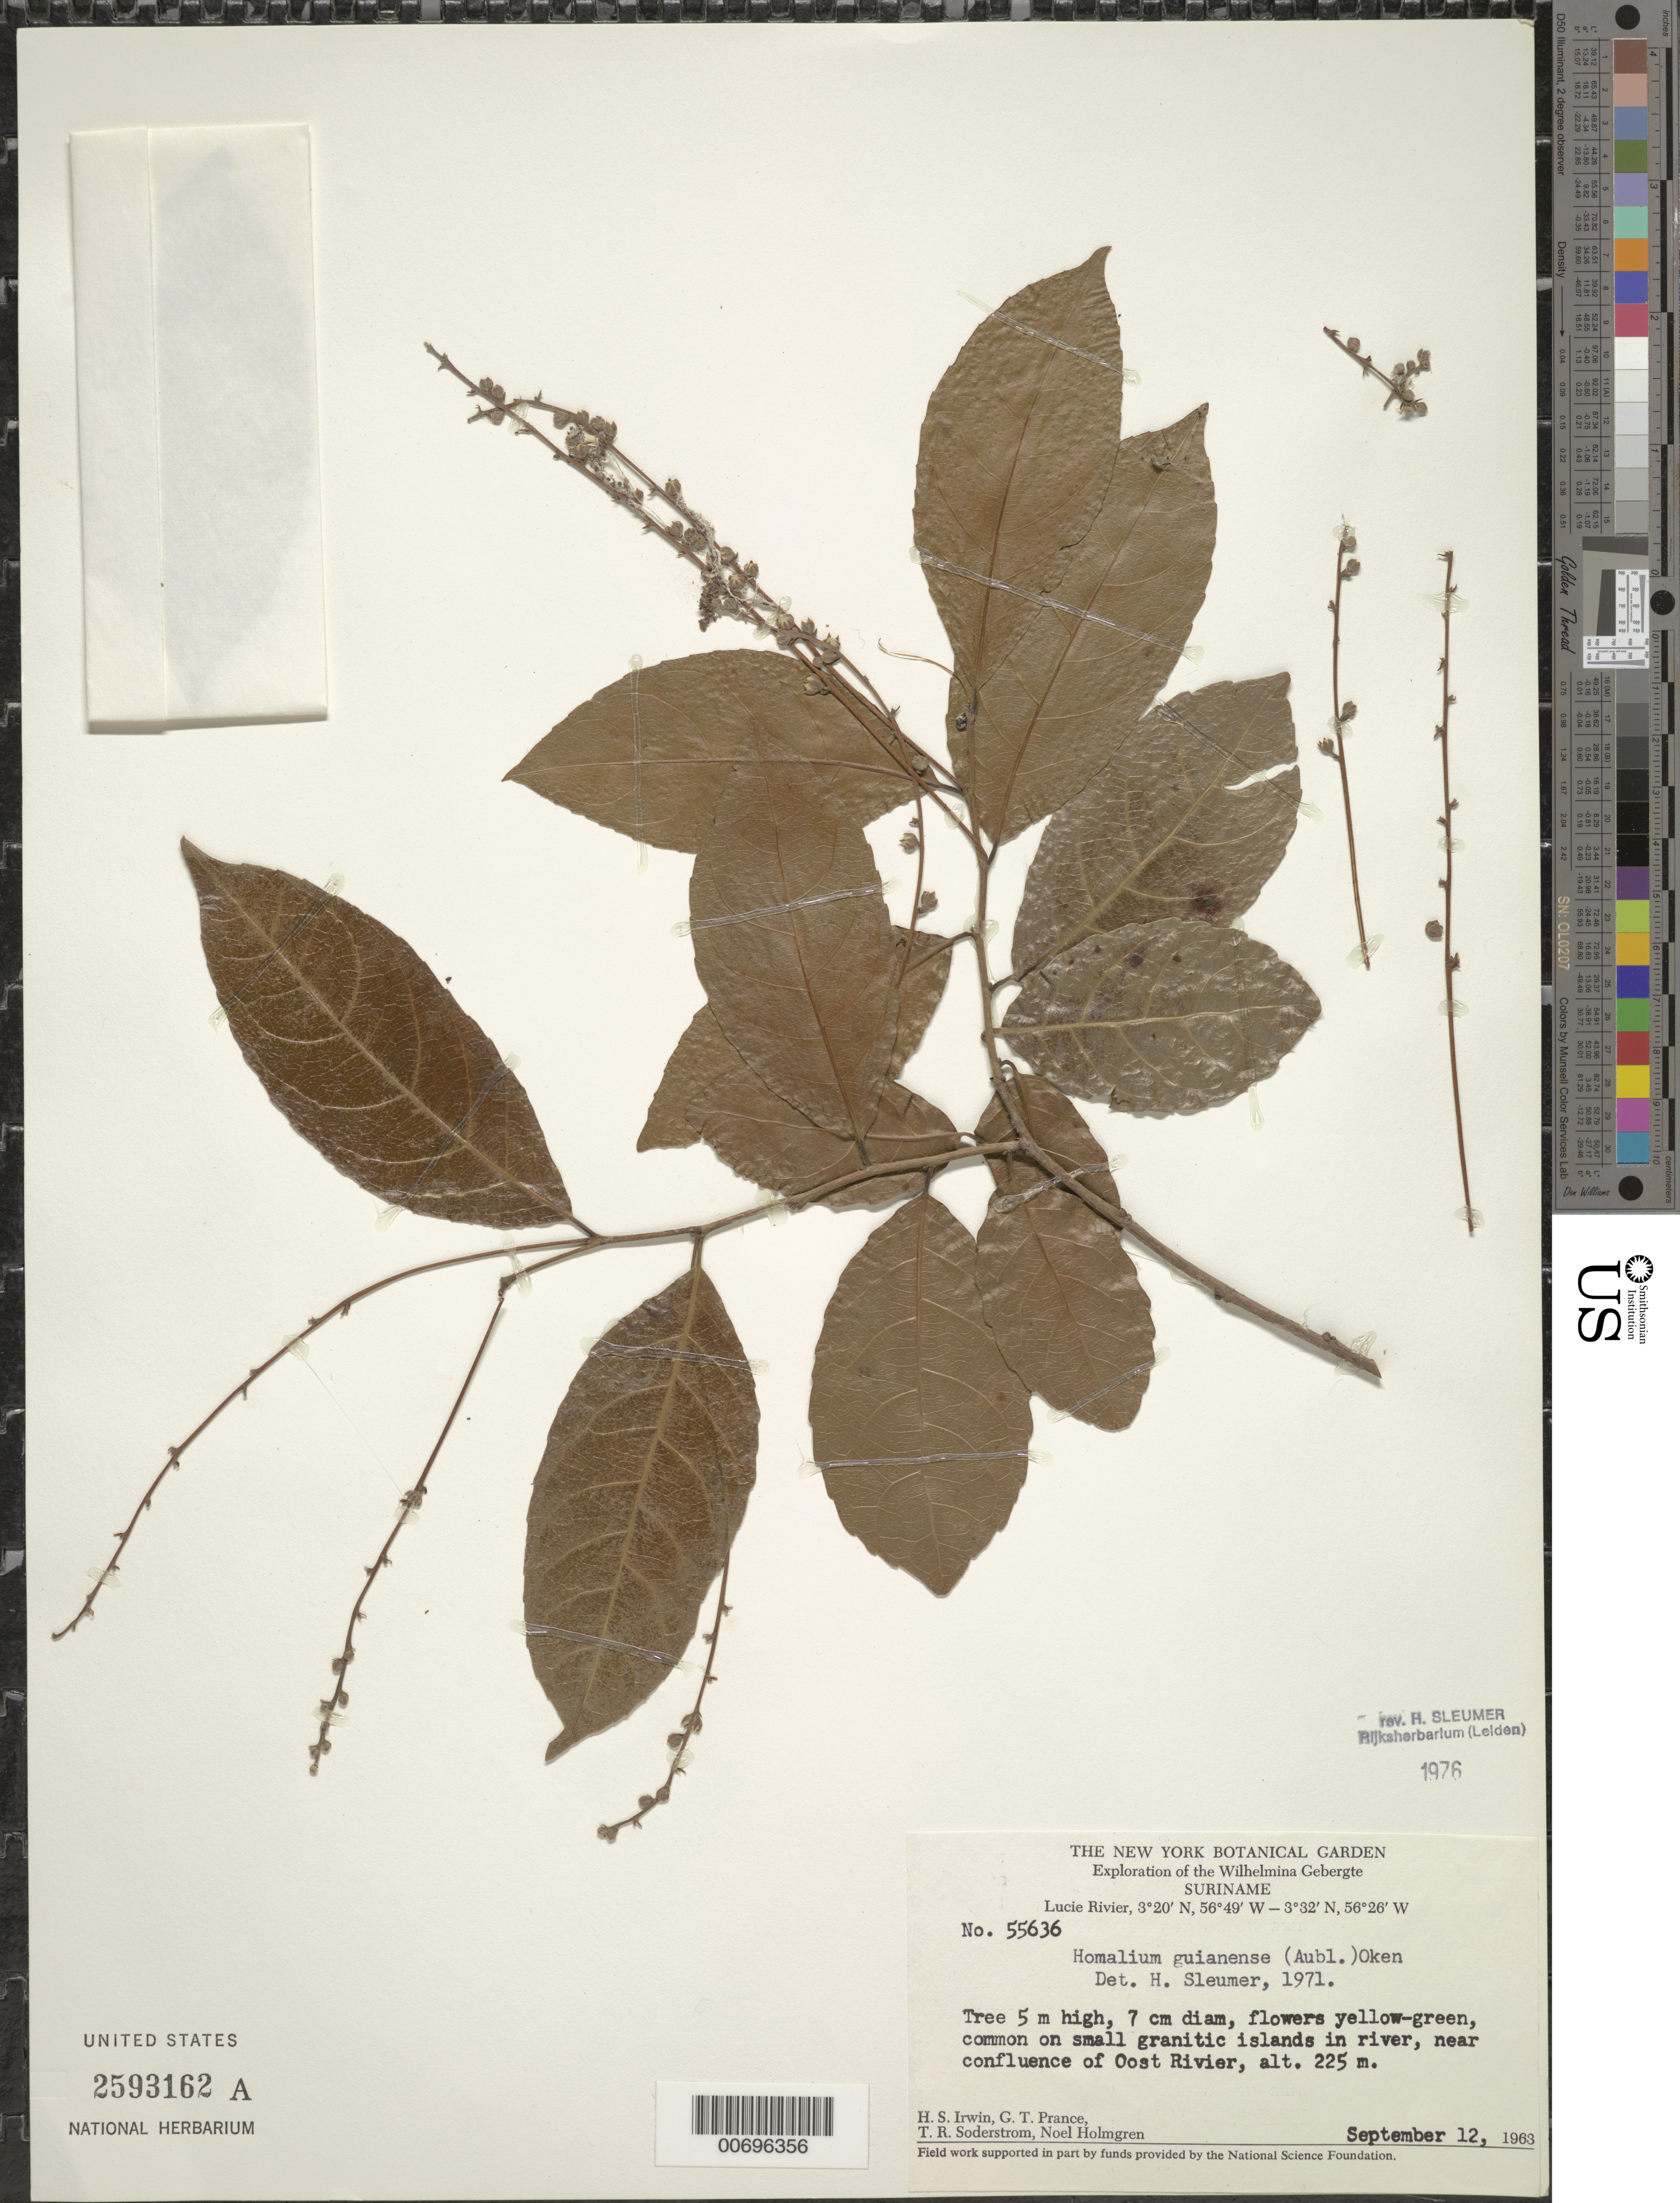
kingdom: Plantae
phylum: Tracheophyta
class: Magnoliopsida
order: Malpighiales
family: Salicaceae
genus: Homalium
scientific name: Homalium guianense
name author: (Aubl.) Oken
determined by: Sleumer, H. O.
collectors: H. Irwin, G. T. Prance, T. R. Soderstrom & N. H. Holmgren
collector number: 55636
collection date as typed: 12-Sep-63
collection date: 1963-09-12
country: Suriname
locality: Lucie R., near confl. with Oost R., Wilhelmina Gebergte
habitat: Small granitic islands in river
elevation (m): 225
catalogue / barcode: US 2593162